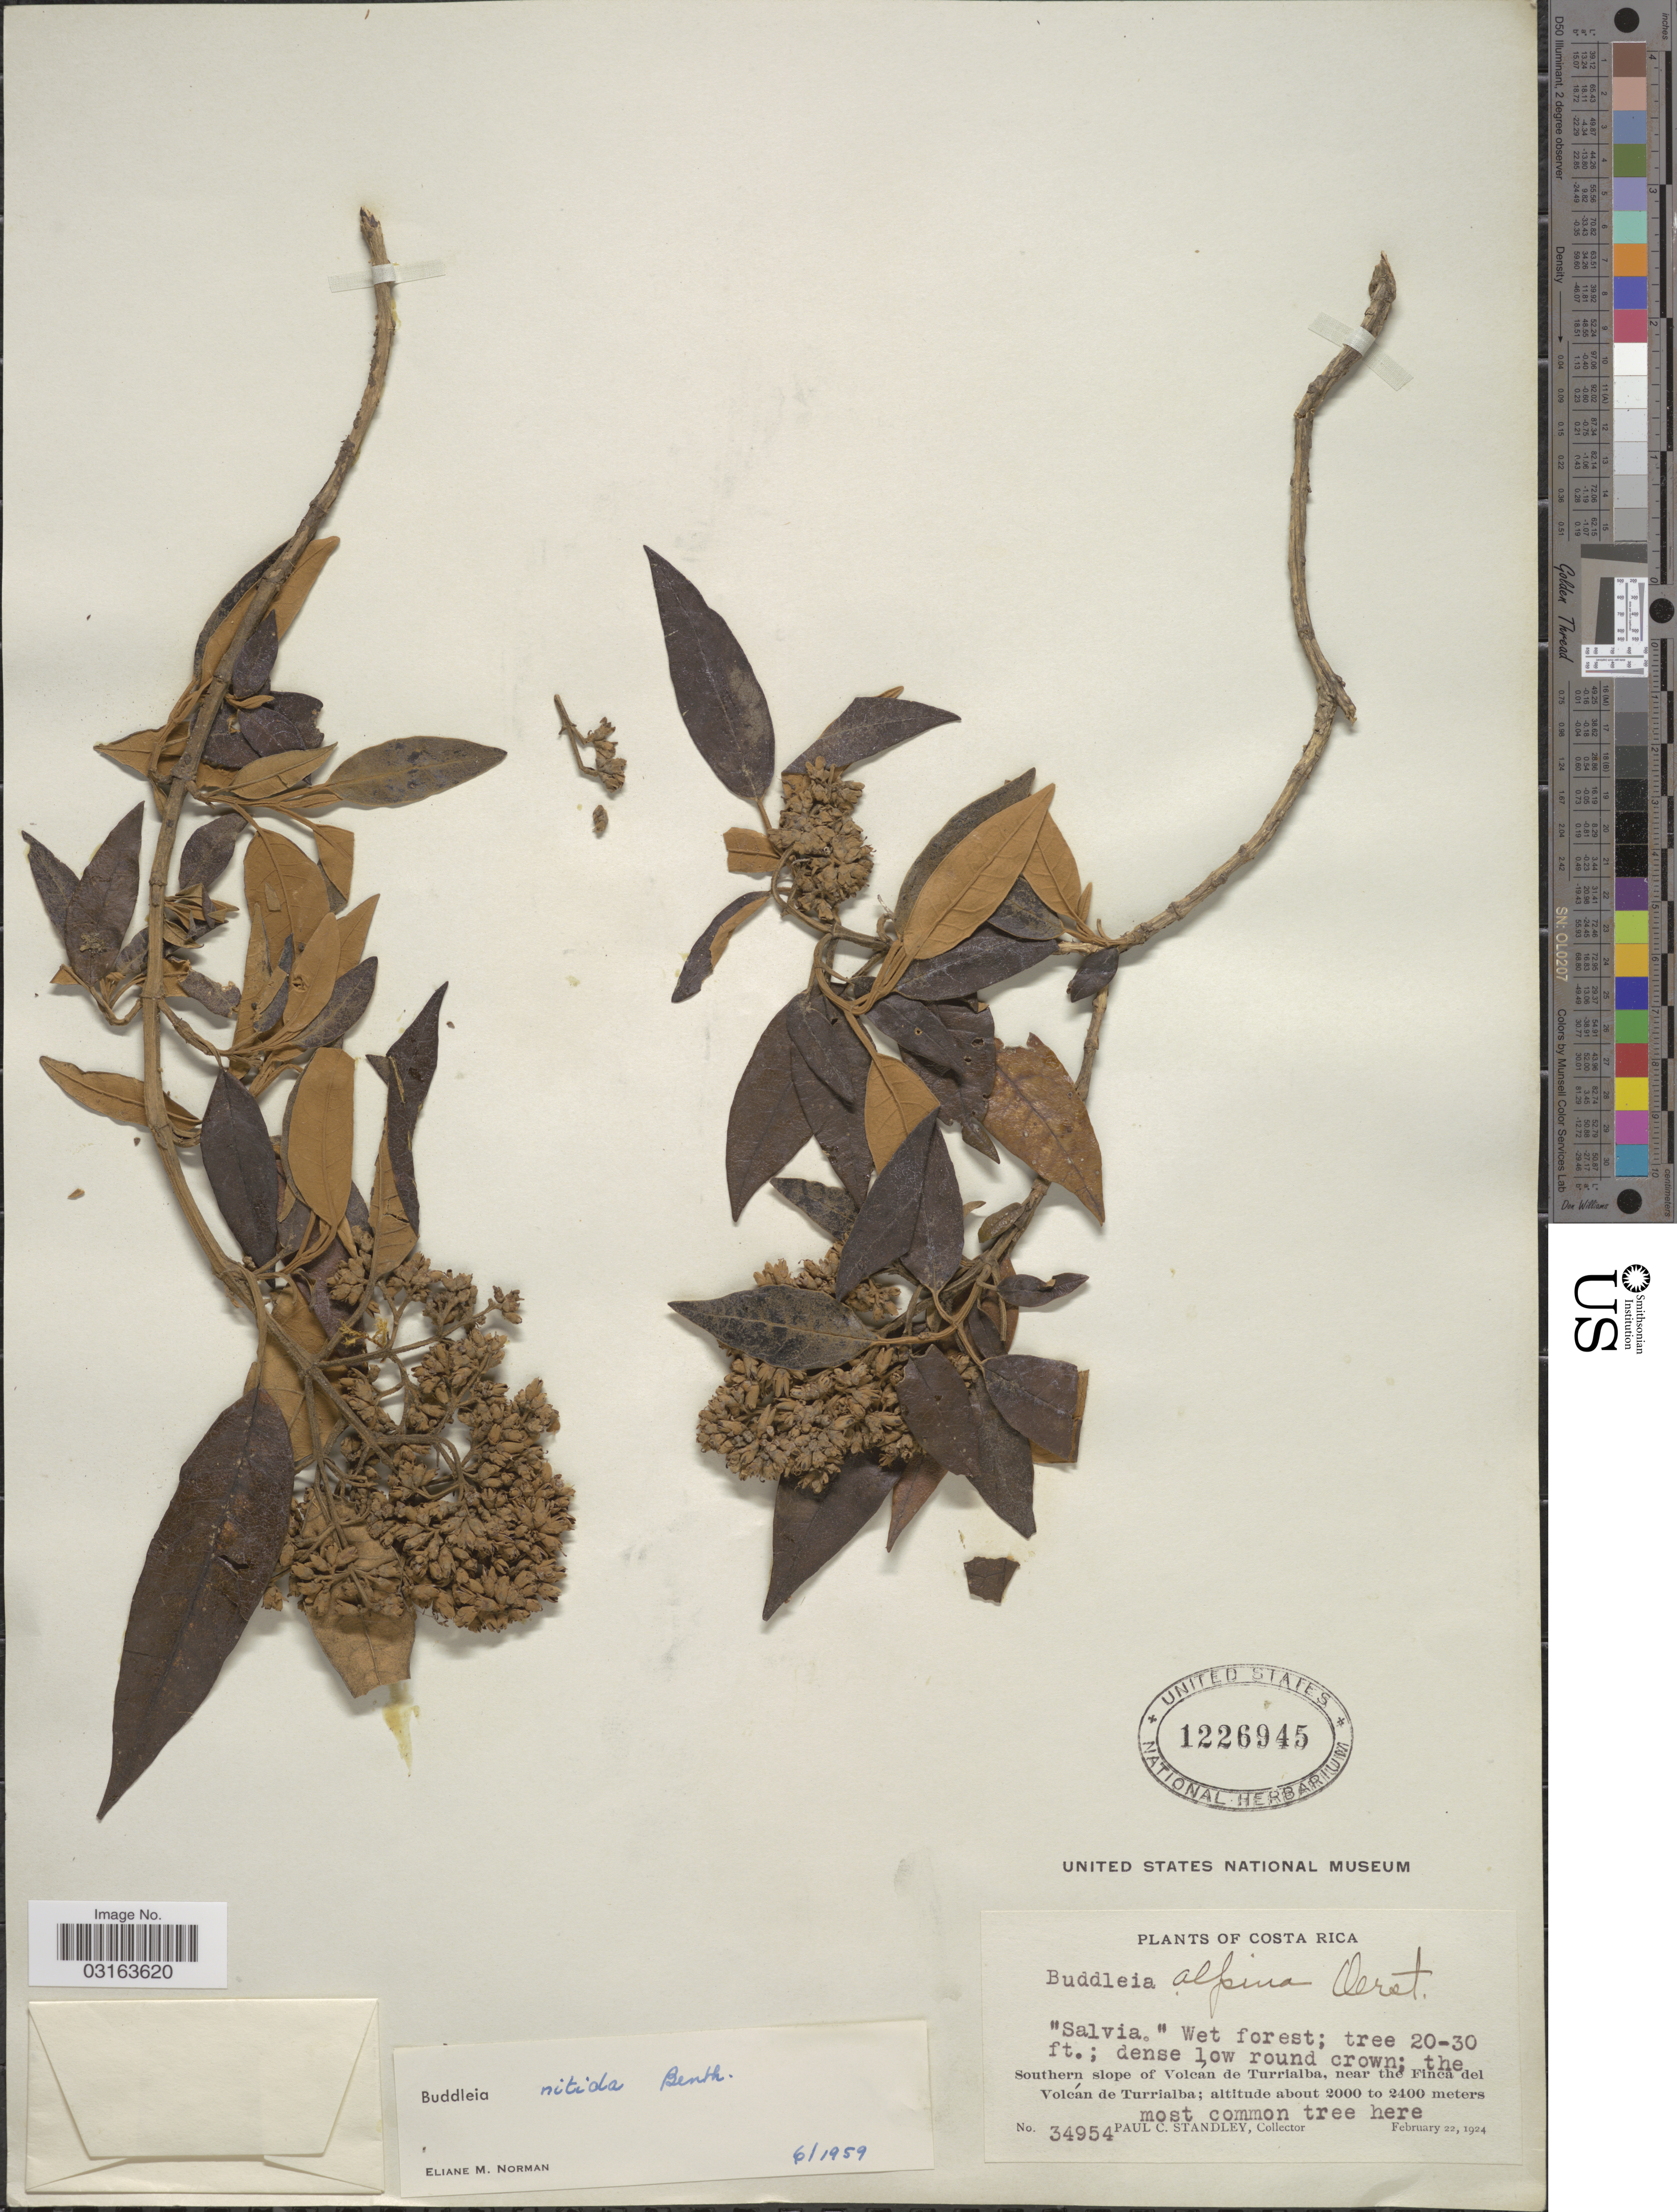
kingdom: Plantae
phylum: Tracheophyta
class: Magnoliopsida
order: Lamiales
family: Scrophulariaceae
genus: Buddleja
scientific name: Buddleja nitida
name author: Benth.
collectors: P. C. Standley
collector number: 34954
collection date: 1924-02-22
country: Costa Rica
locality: Southern slope of Volcán de Turrialba, near the Finca del Volcán de Turrialba.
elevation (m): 2000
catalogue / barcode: US 1226945